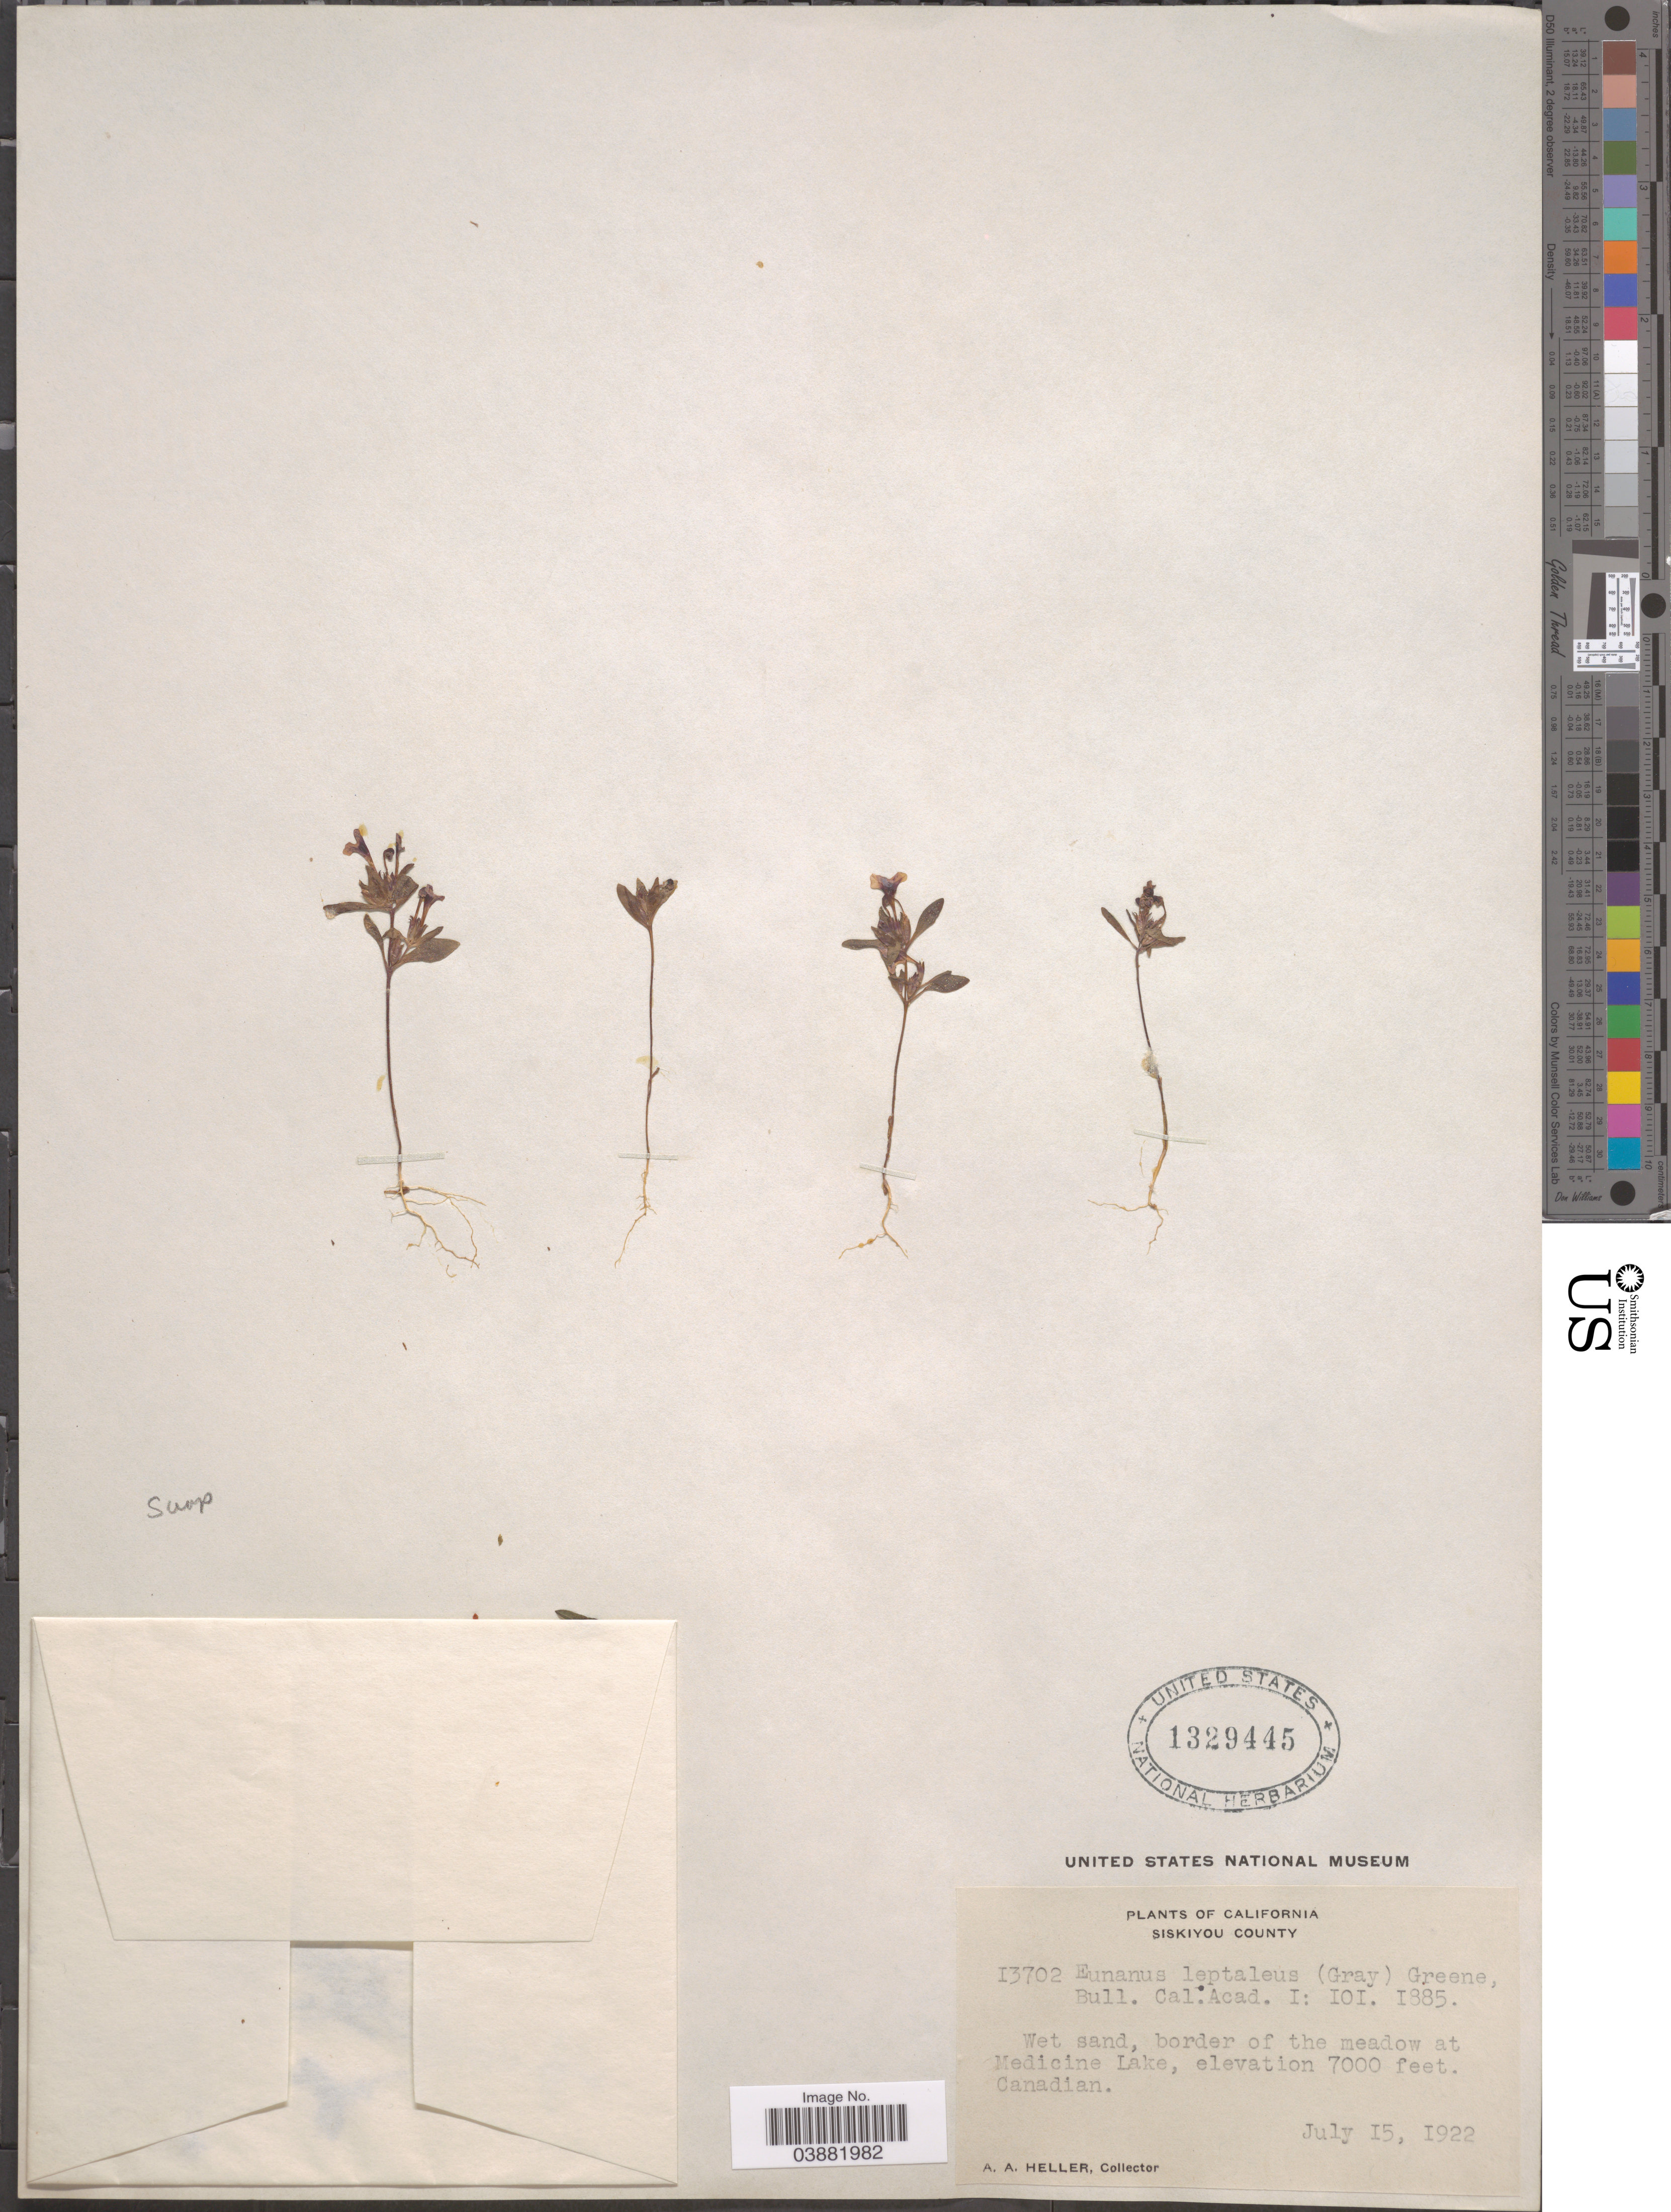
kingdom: Plantae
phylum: Tracheophyta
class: Magnoliopsida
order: Lamiales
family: Phrymaceae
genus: Mimulus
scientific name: Mimulus leptaleus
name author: A. Gray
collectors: A. A. Heller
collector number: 13702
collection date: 1922-07-15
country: United States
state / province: California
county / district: Siskiyou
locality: Siskiyou County. Border of the meadow at Medicine Lake, Canadian.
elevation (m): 2134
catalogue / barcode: US 1329445